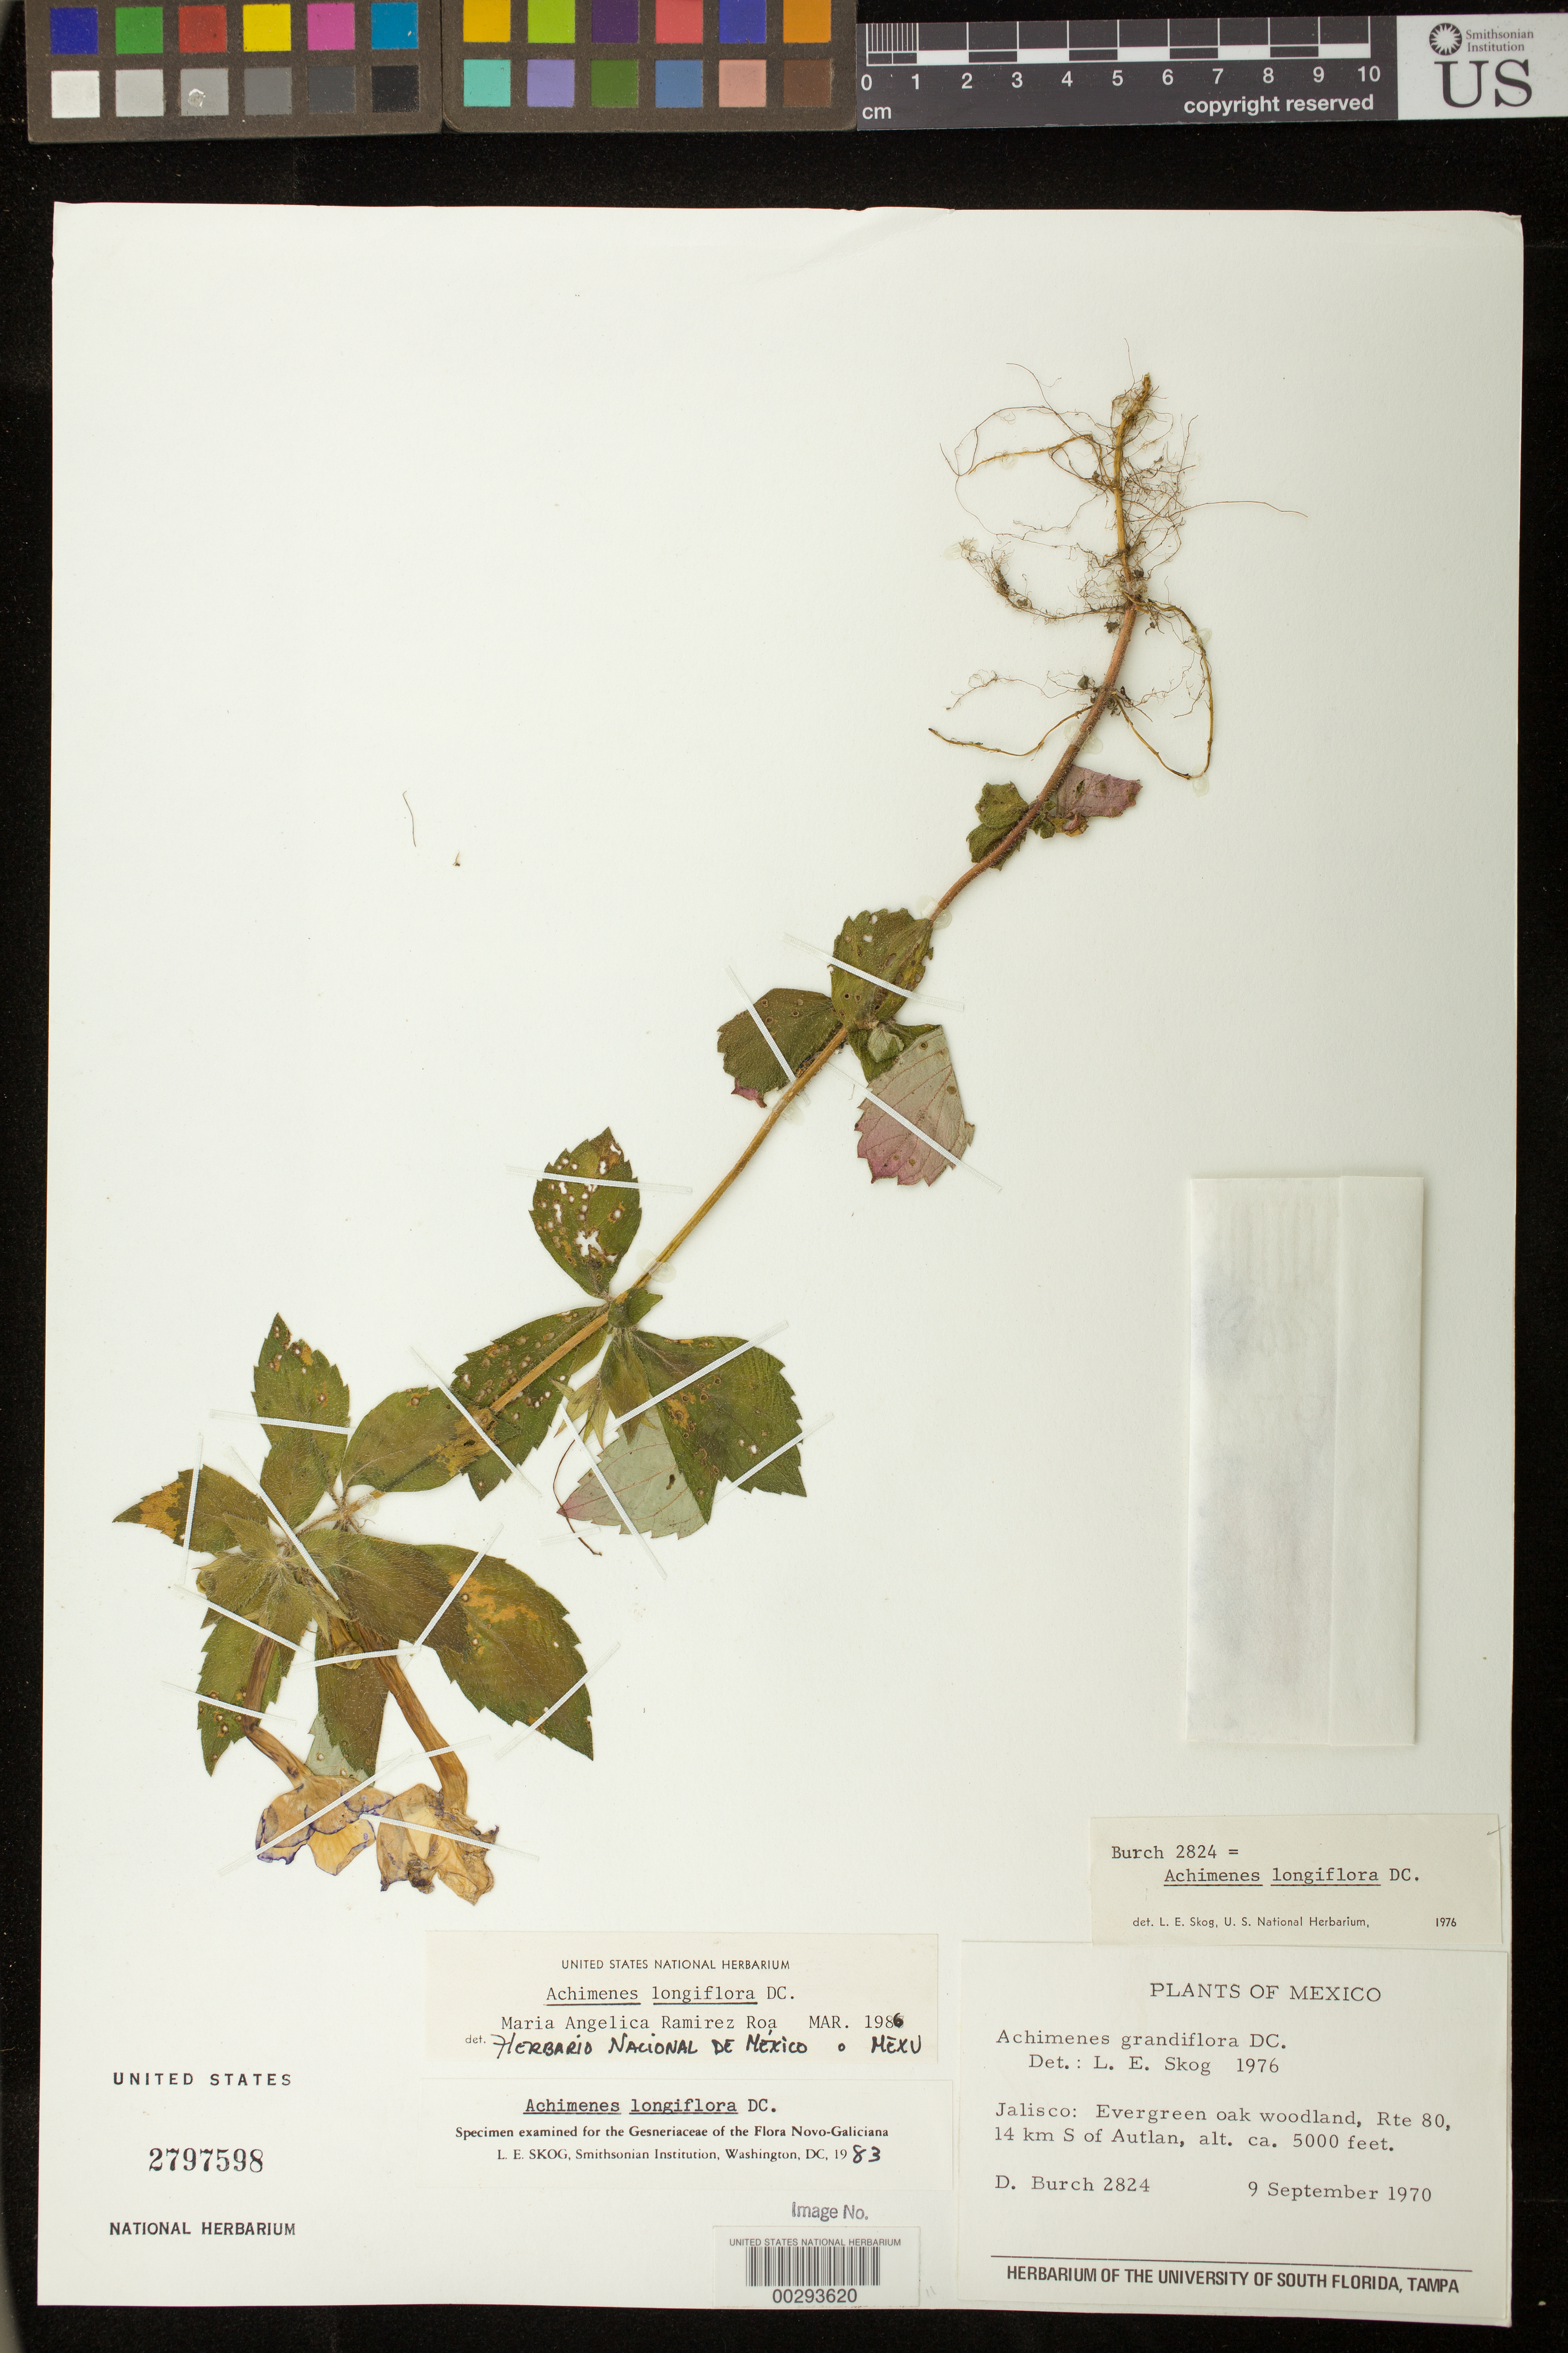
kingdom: Plantae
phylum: Tracheophyta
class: Magnoliopsida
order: Lamiales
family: Gesneriaceae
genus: Achimenes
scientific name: Achimenes longiflora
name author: DC.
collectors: D. Burch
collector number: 2824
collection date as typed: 09 Sep 1970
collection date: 1970-09-09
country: Mexico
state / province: Jalisco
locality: Rte 80, 14 km S of Autlan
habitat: Evergreen oak woodland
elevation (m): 1524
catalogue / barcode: US 2797598